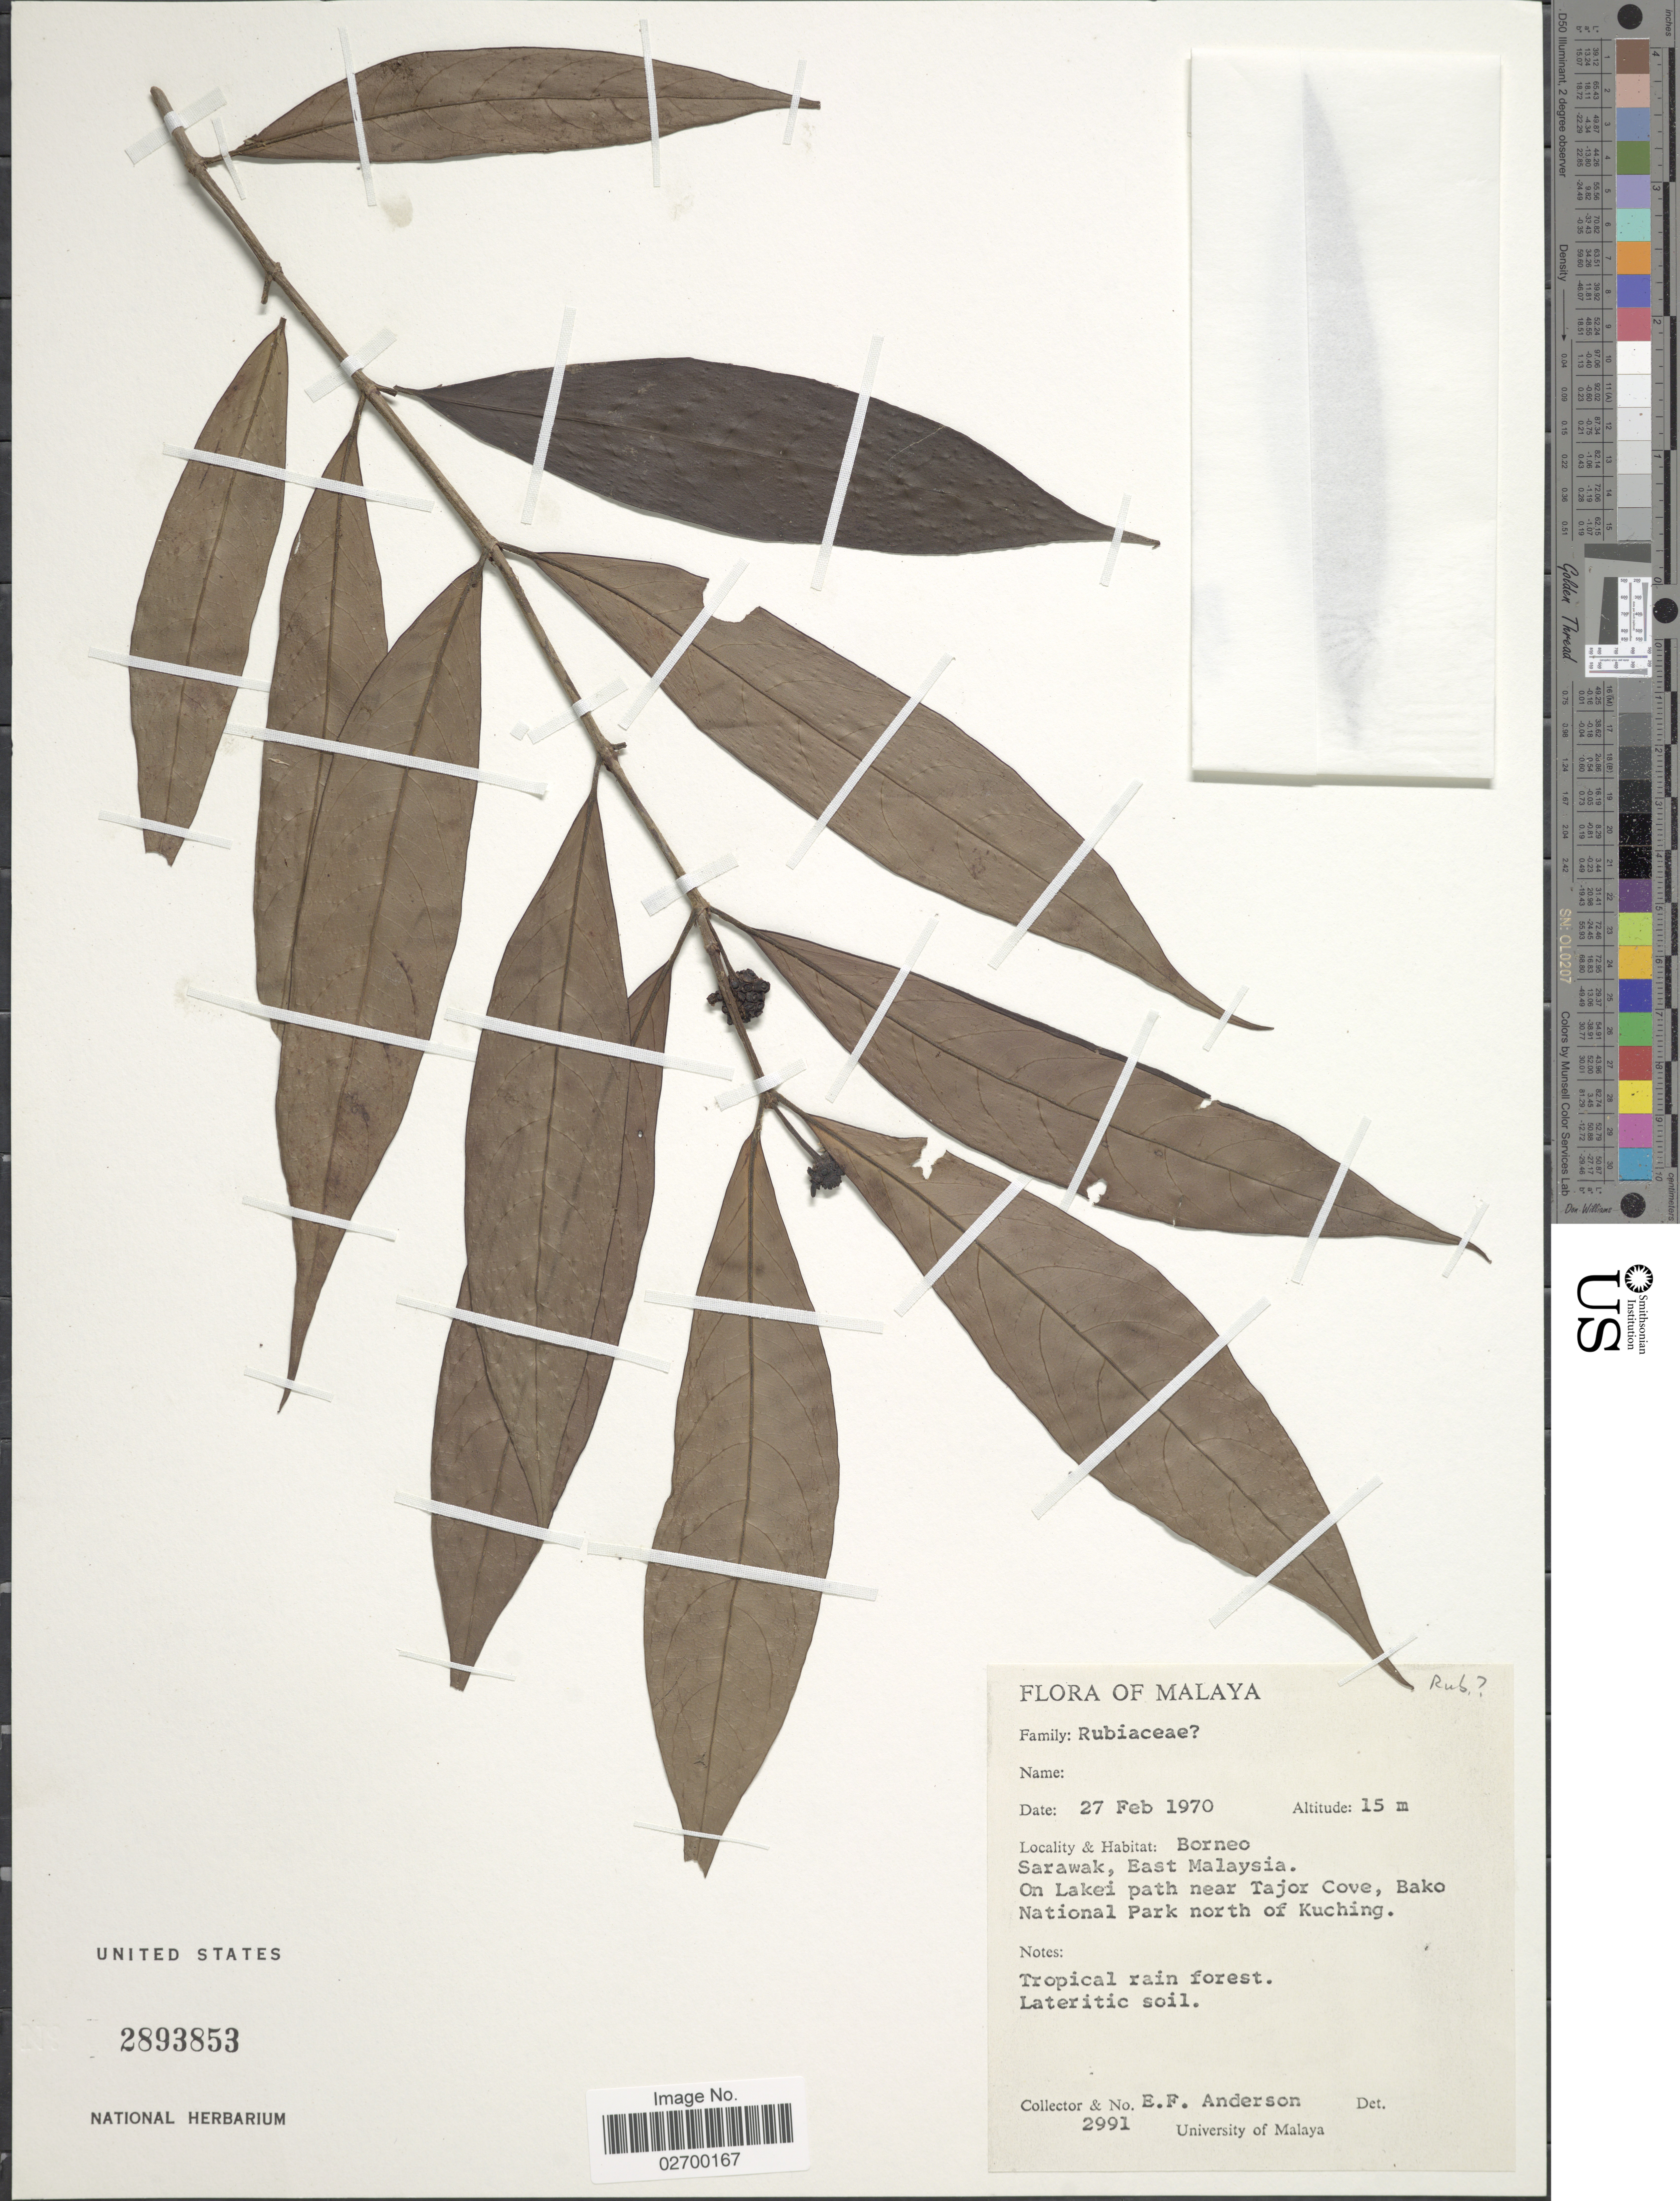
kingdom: Plantae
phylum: Tracheophyta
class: Magnoliopsida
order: Gentianales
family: Rubiaceae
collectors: E. F. Anderson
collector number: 2991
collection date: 1970-02-27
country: Malaysia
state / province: Sarawak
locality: Malaya. Borneo. East Malaysia. On Lakei path near Tajor Cove, Bako National Park north of Kuching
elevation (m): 15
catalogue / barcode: US 2893853